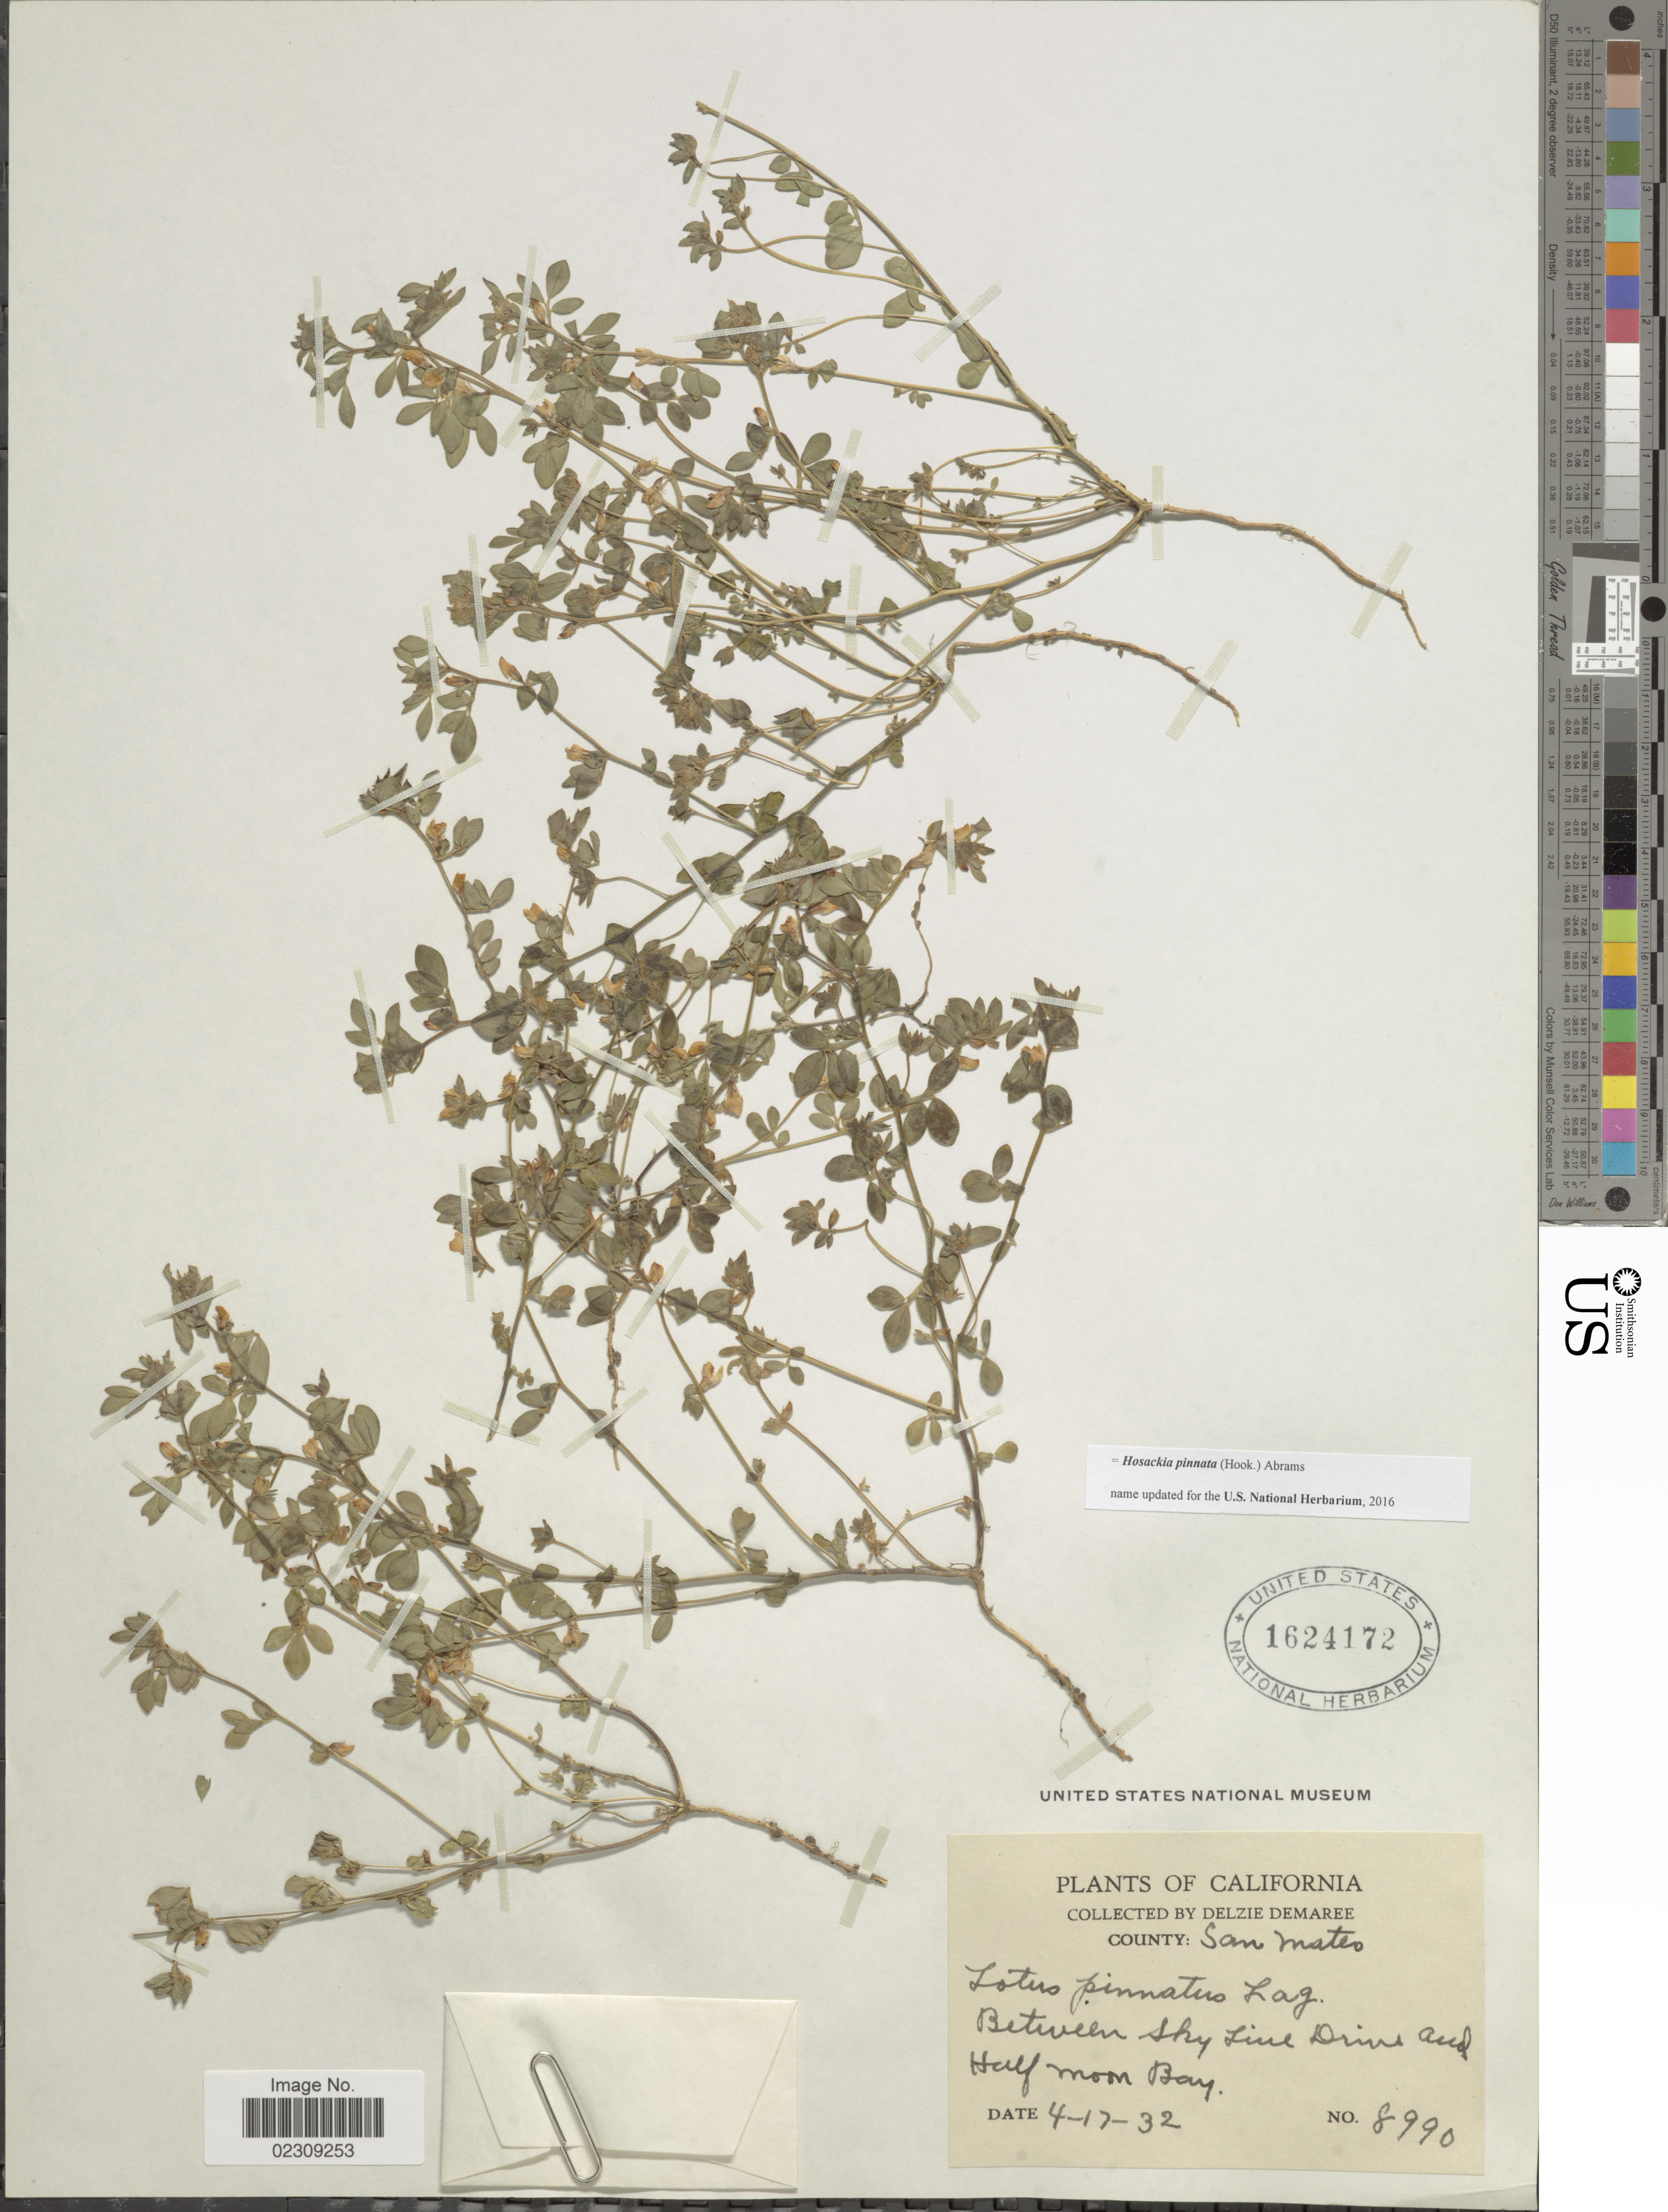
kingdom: Plantae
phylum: Tracheophyta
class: Magnoliopsida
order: Fabales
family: Fabaceae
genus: Hosackia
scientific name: Hosackia pinnata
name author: (Hook.) Abrams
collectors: D. Demaree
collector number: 8990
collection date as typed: Transcribed d/m/y: 17/4/32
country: United States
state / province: California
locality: San Mateo, Between shy Line Drivs and Half Moon Bay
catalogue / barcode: US 1624172